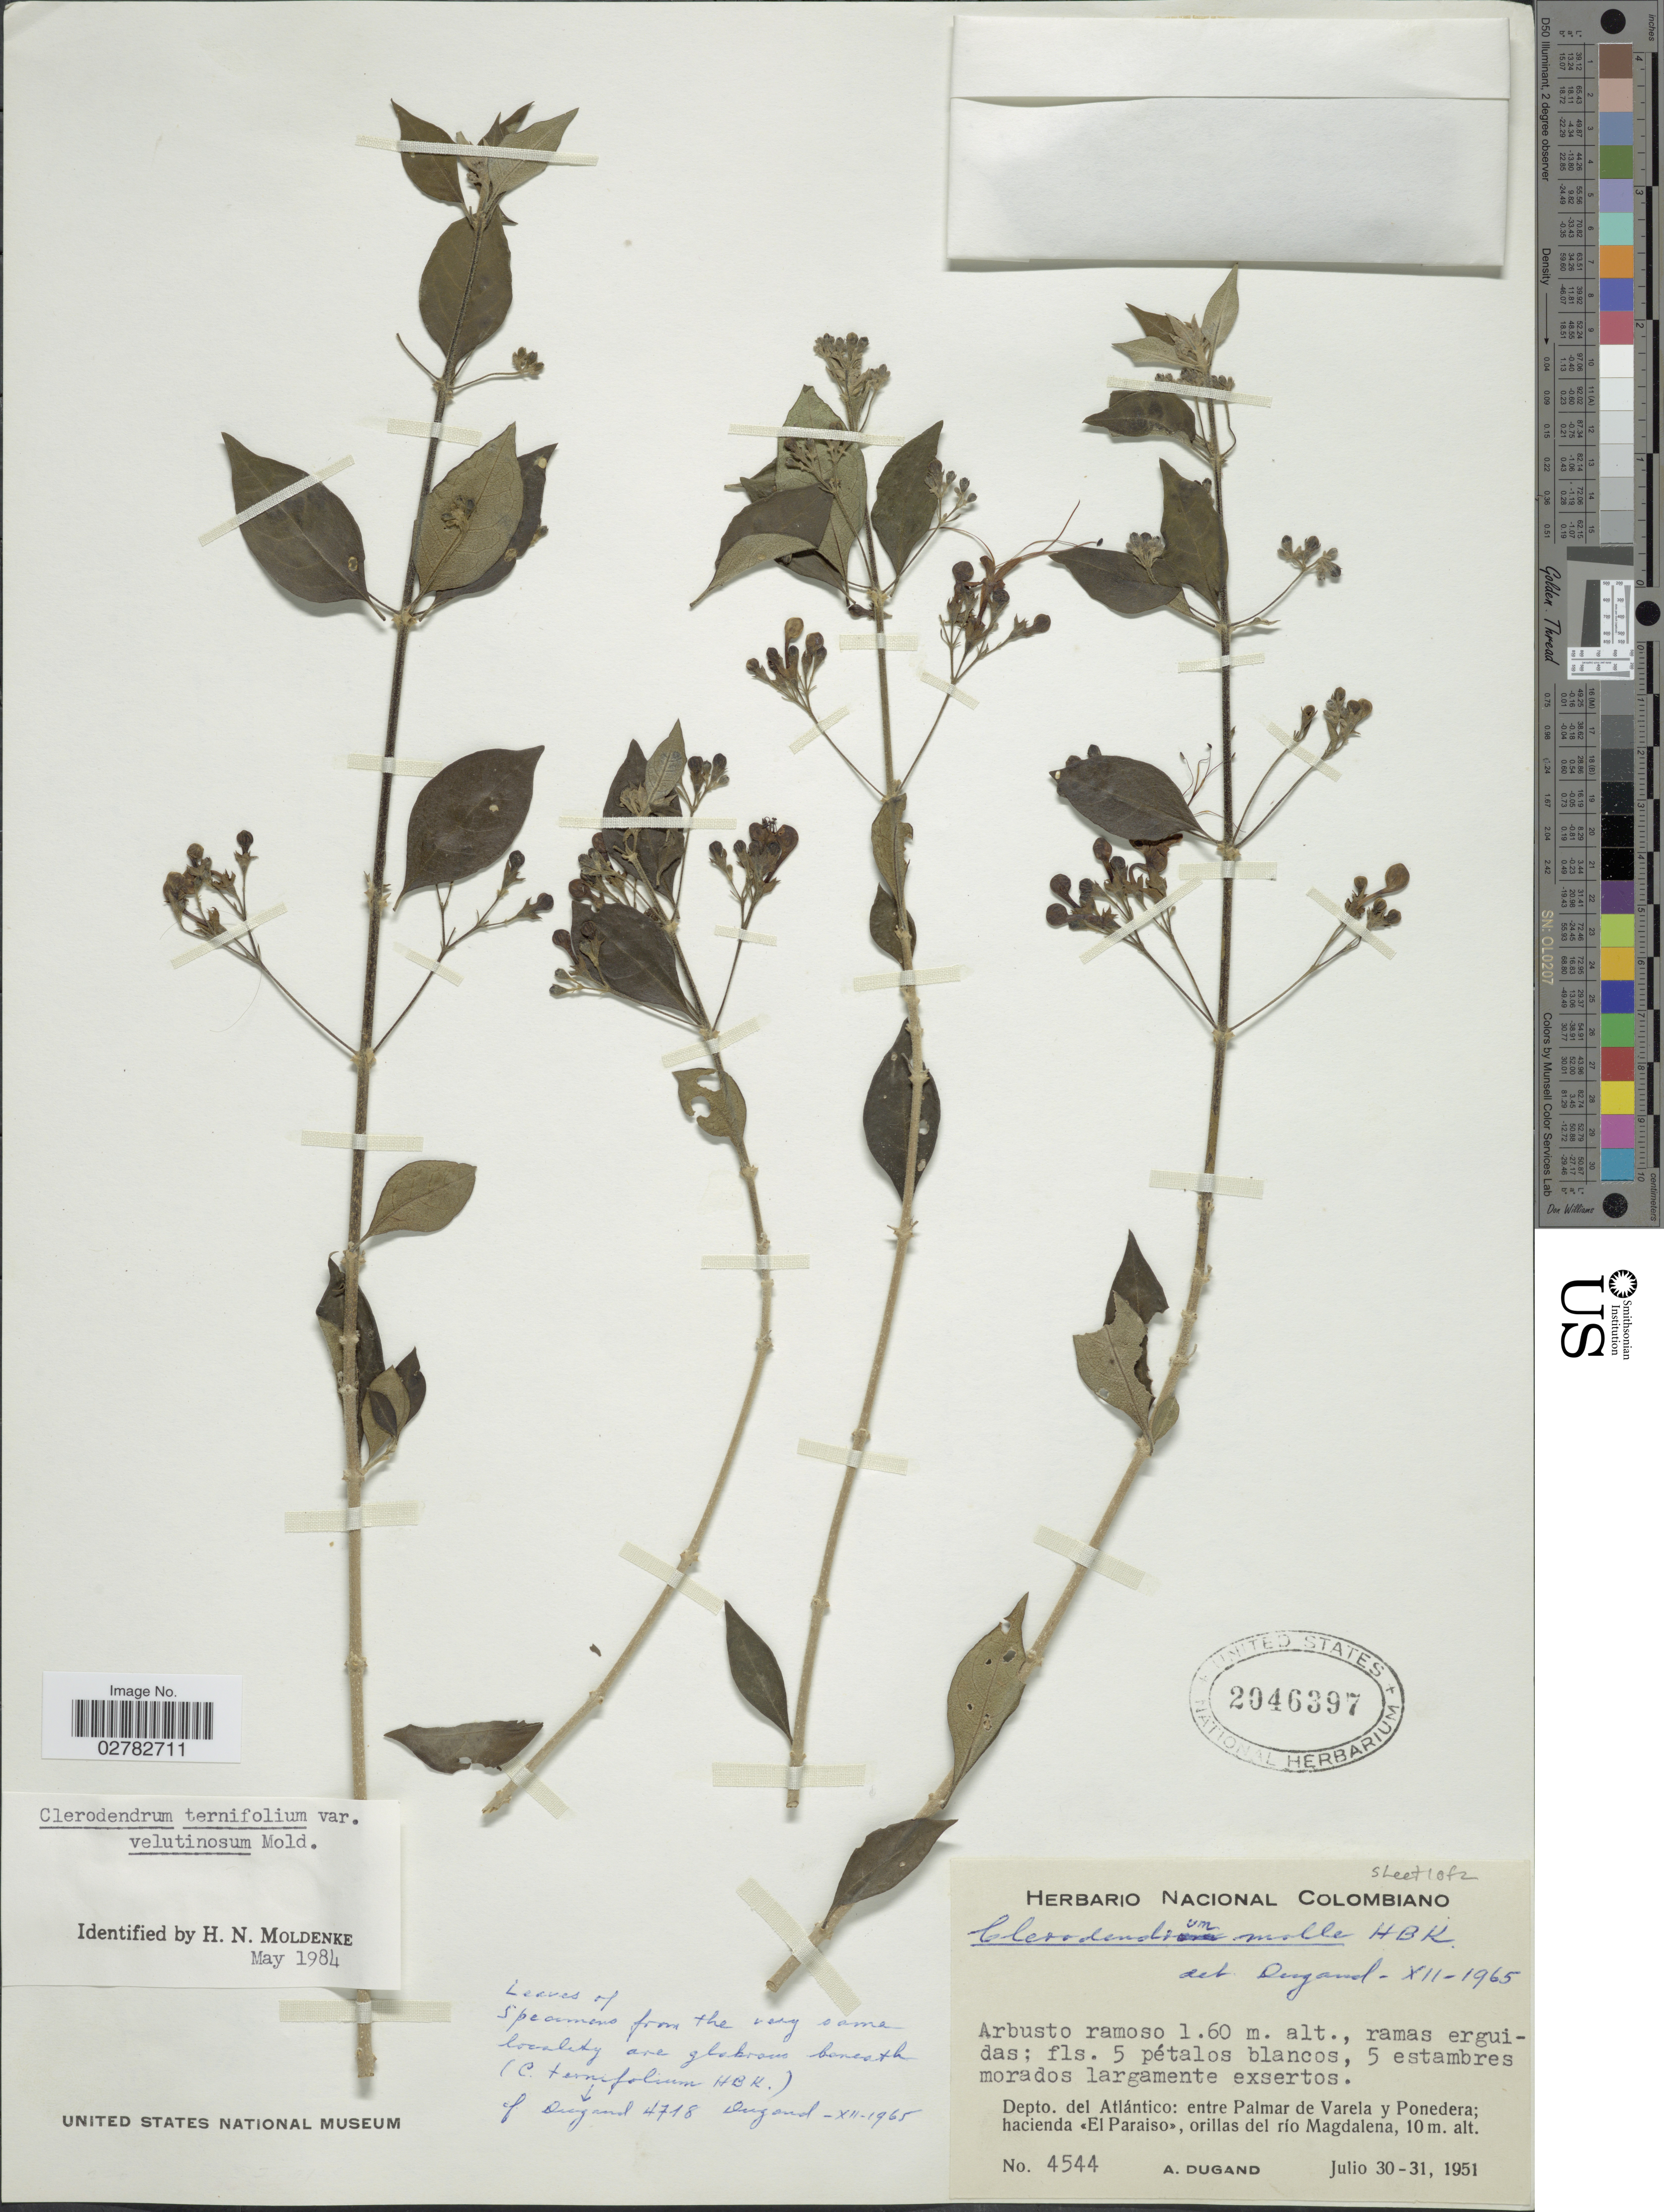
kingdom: Plantae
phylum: Tracheophyta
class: Magnoliopsida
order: Lamiales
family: Lamiaceae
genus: Clerodendrum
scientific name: Clerodendrum ternifolium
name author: Kunth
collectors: A. Dugand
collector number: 4544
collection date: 1951-07-30/1951-07-31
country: Colombia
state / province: Atlántico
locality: Depto. del Atlántico: entre Palmar de Varela y Ponedera; hacienda «El Paraiso››, orillas del río Magdalena.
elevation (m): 10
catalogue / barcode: US 2046397